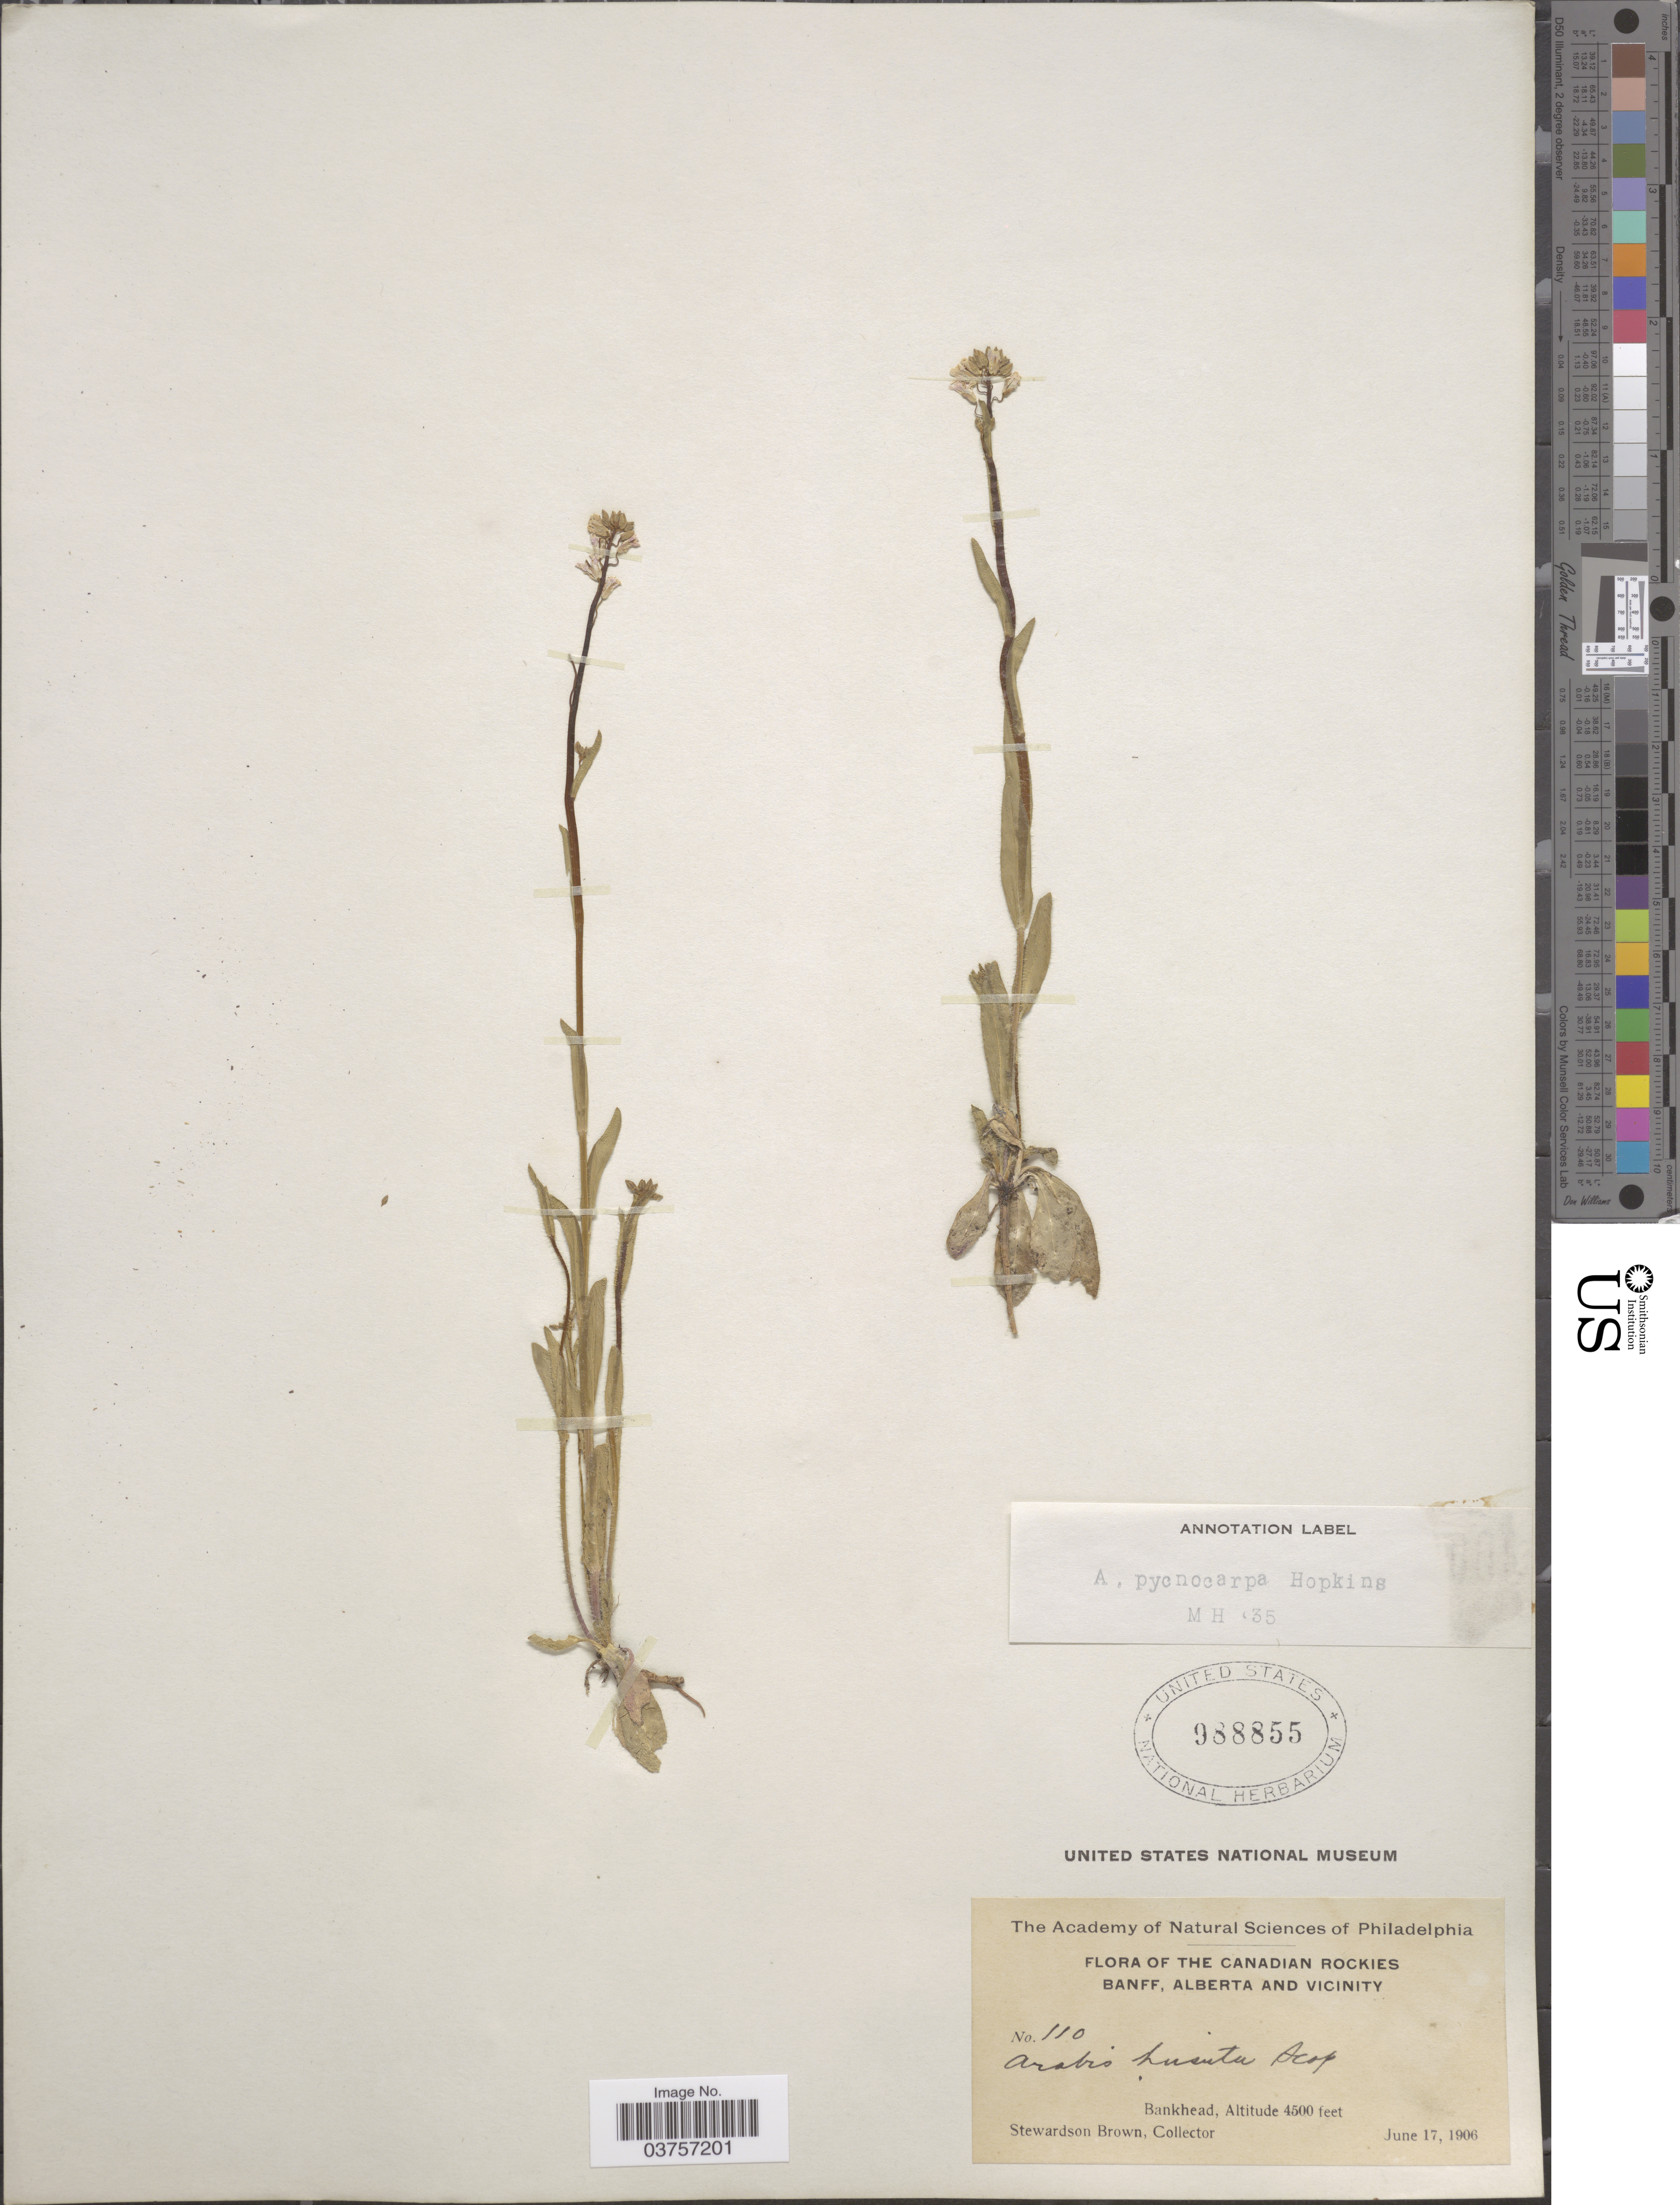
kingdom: Plantae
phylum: Tracheophyta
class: Magnoliopsida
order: Brassicales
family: Brassicaceae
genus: Arabis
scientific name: Arabis hirsuta var. pycnocarpa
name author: M. Hopkins & Rollins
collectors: S. Brown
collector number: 110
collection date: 1906-06-17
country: Canada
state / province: Alberta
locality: The Canadian Rockies Banff and Vicinity; Bankhead.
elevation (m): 1372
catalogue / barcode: US 988855